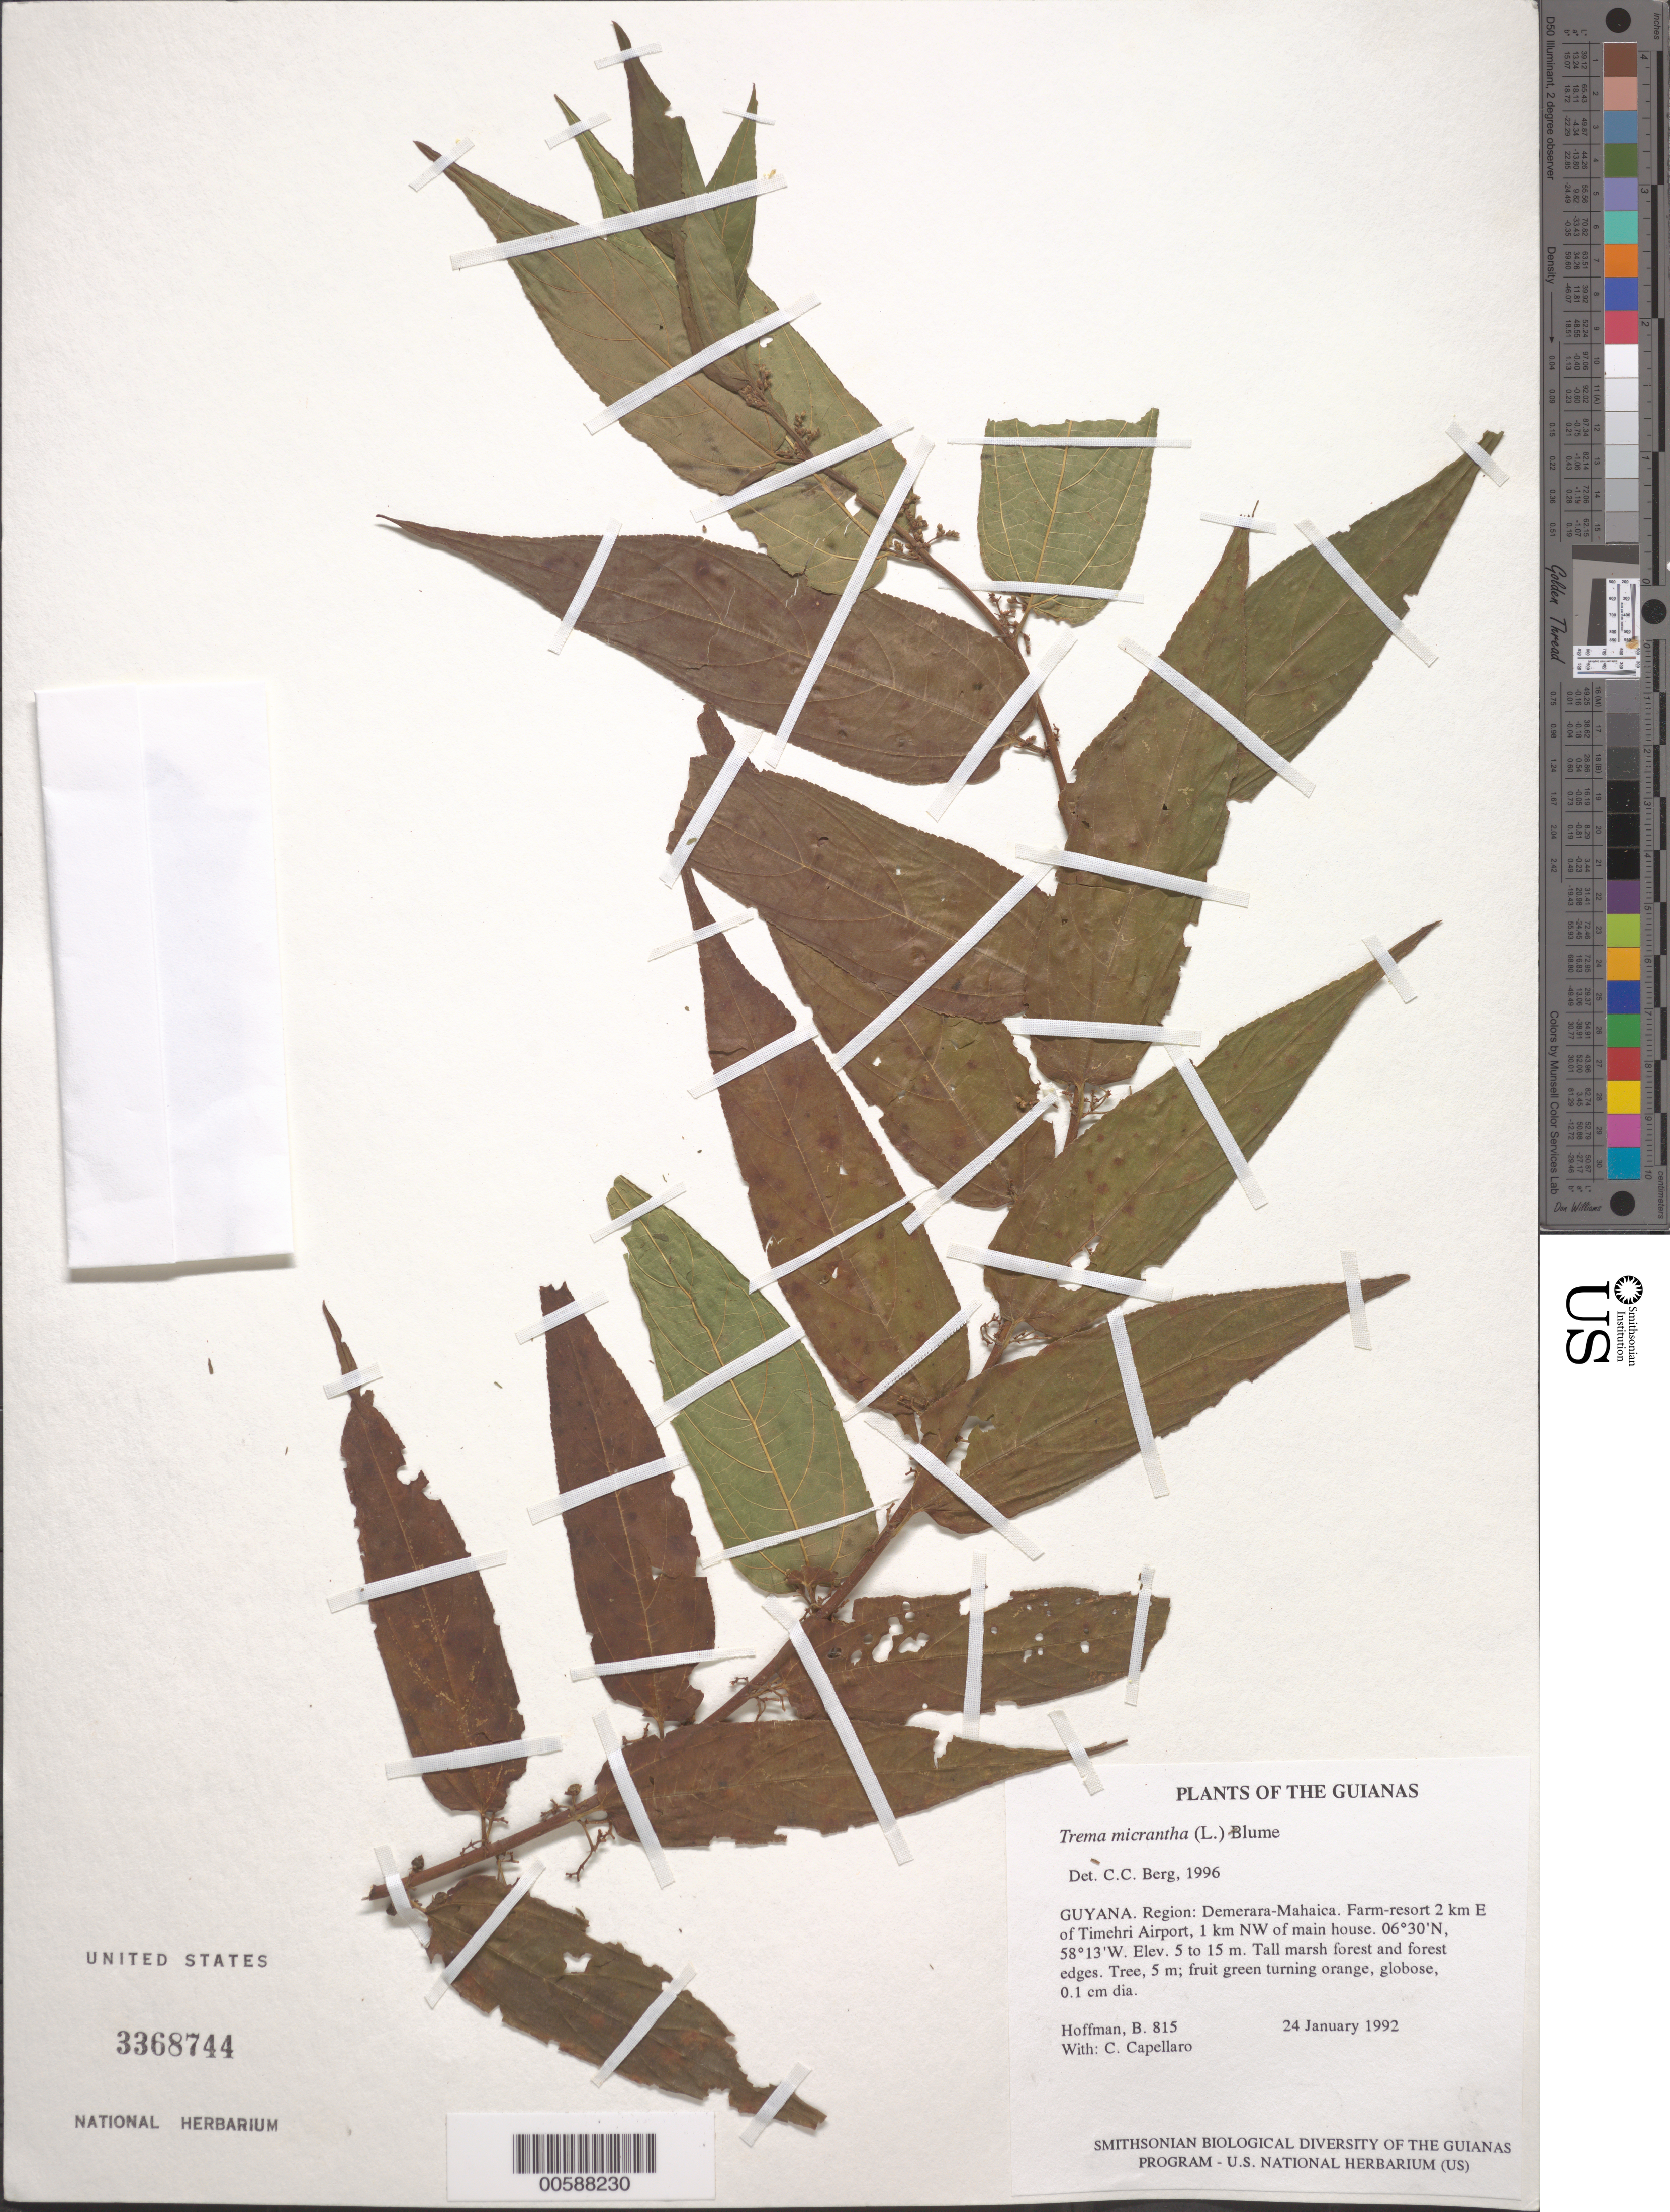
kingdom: Plantae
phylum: Tracheophyta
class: Magnoliopsida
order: Rosales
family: Cannabaceae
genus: Trema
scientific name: Trema micranthum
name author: (L.) Blume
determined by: Berg, C. C.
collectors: B. Hoffman & C. Capellaro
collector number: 815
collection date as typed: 24 January 1992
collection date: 1992-01-24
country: Guyana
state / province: Demerara-Mahaica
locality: Farm-resort 2 km E of Timehri Airport, 1 km NW of main house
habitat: Tall marsh forest and forest edges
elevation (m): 5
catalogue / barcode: US 3368744